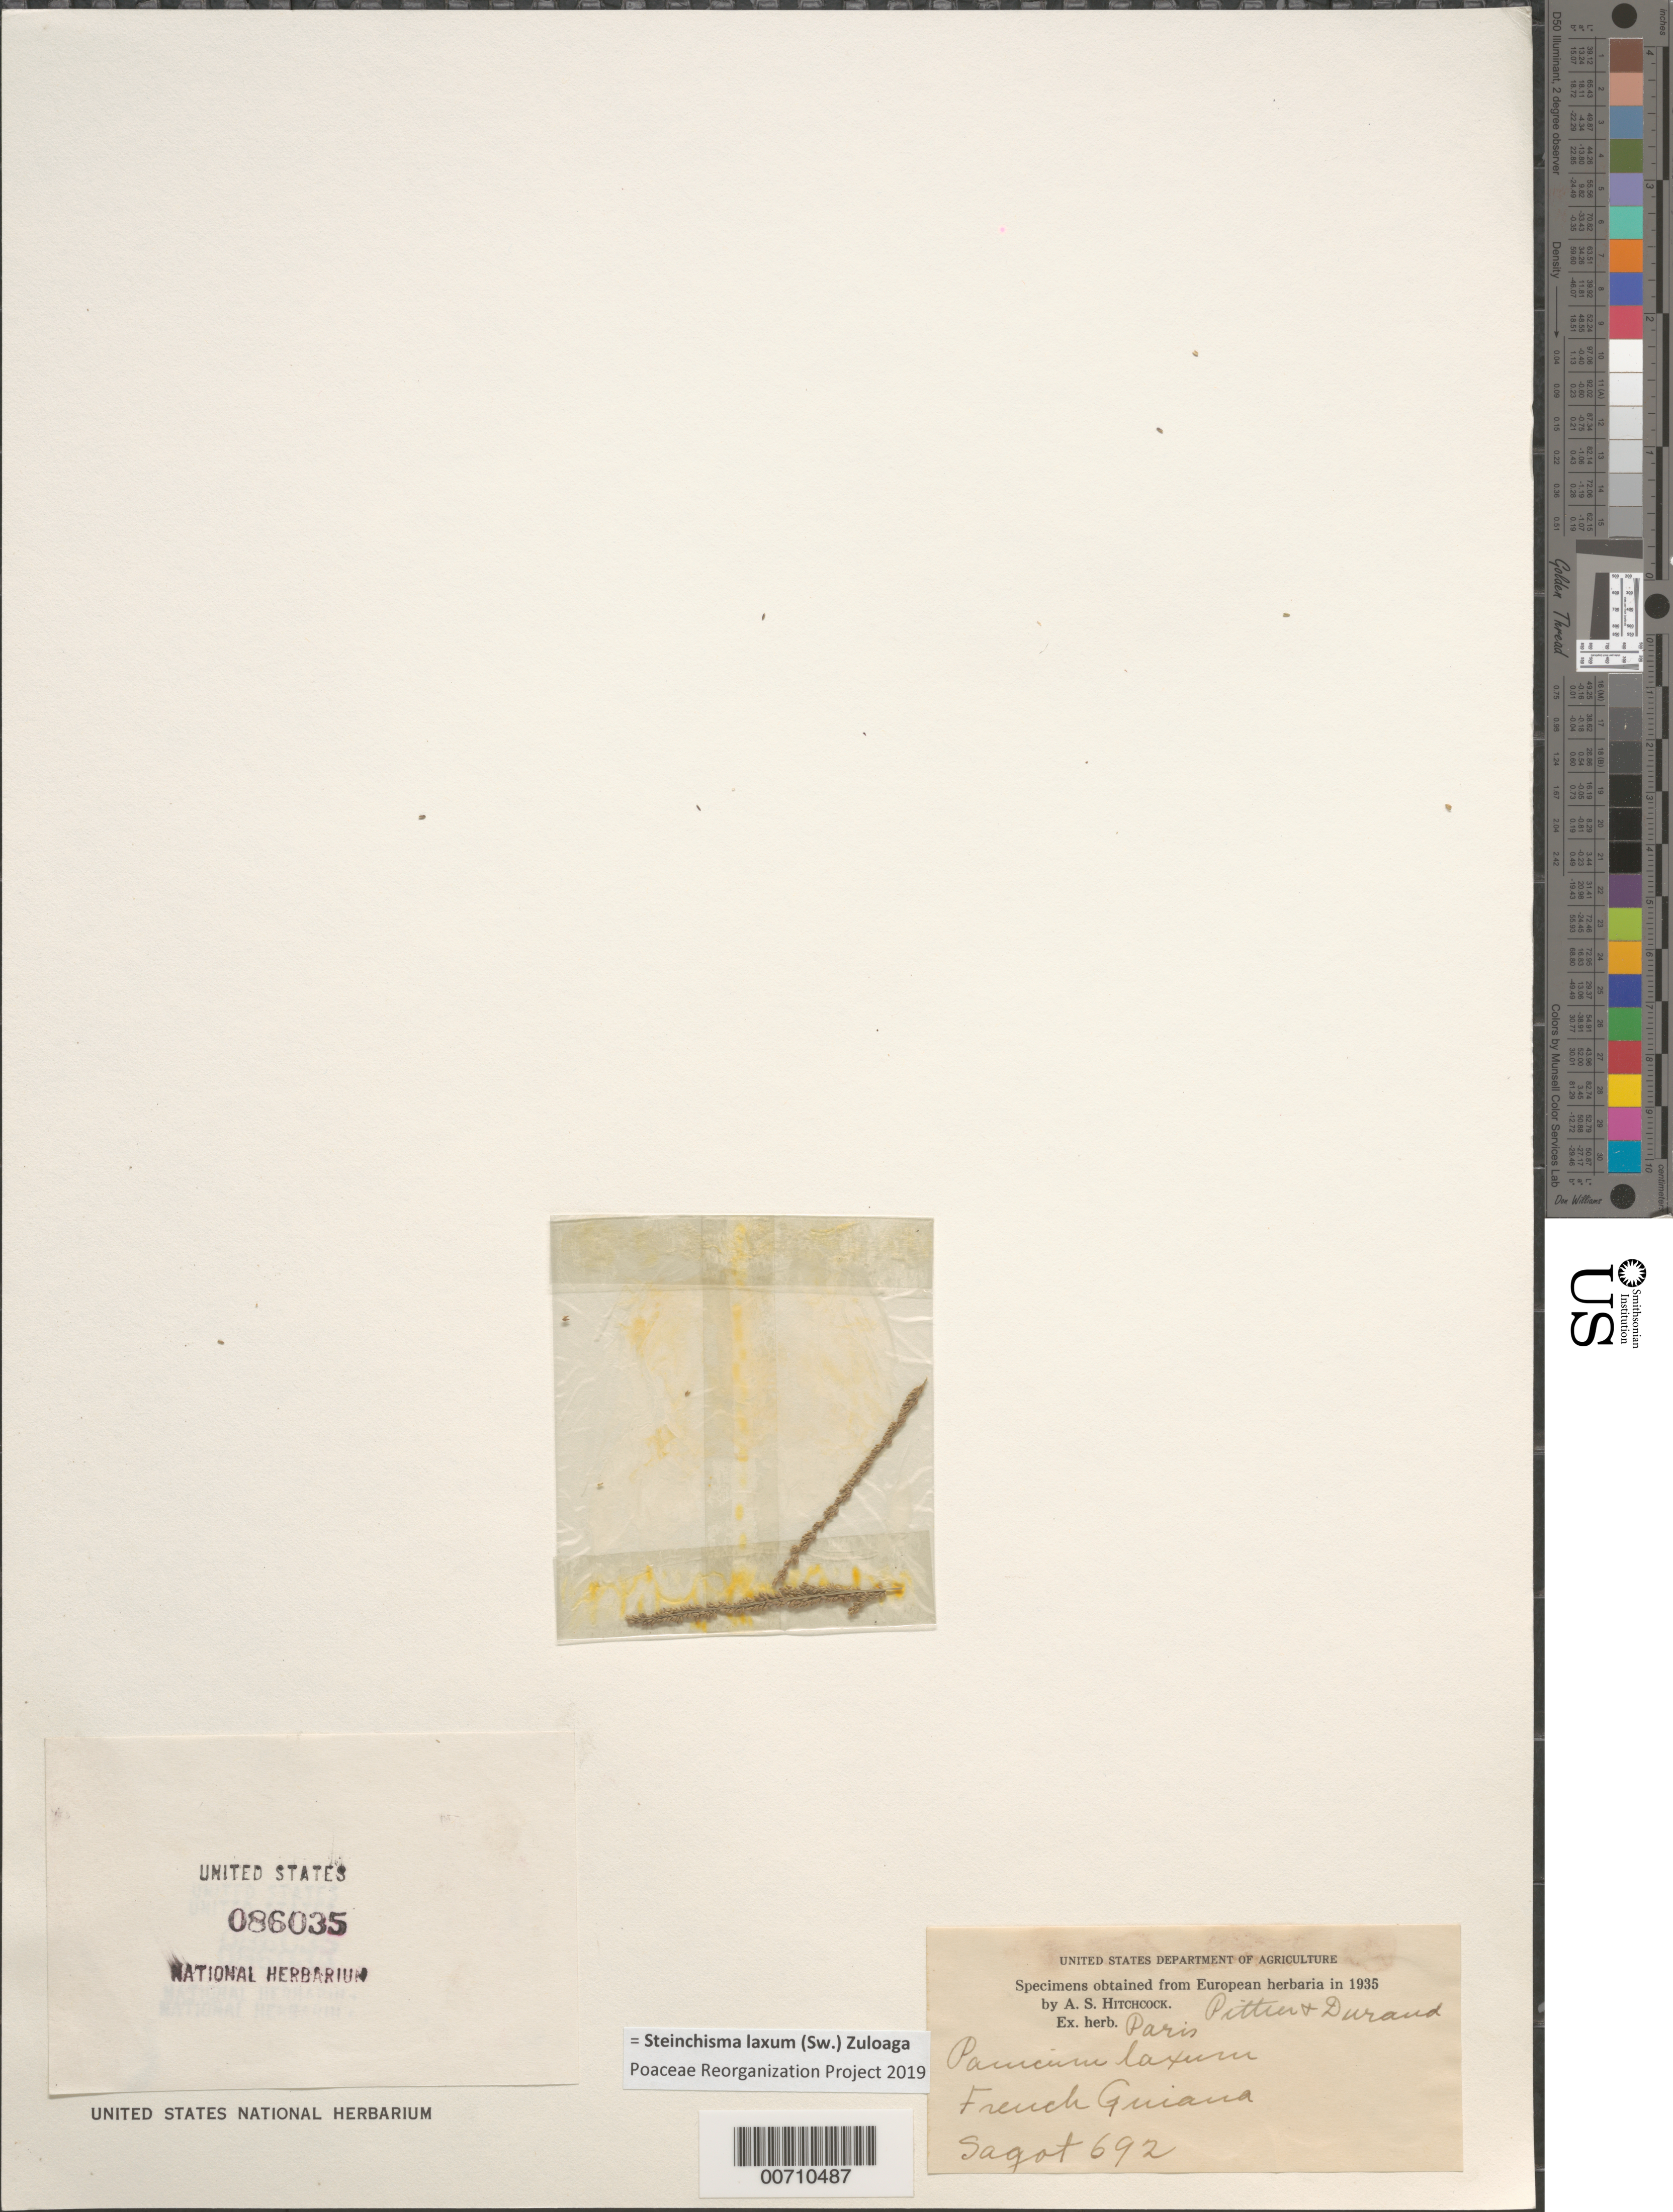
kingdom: Plantae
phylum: Tracheophyta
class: Liliopsida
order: Poales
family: Poaceae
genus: Panicum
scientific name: Panicum laxum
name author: Sw.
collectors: P. A. Sagot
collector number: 692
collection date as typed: s.d.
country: French Guiana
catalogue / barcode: US 86035